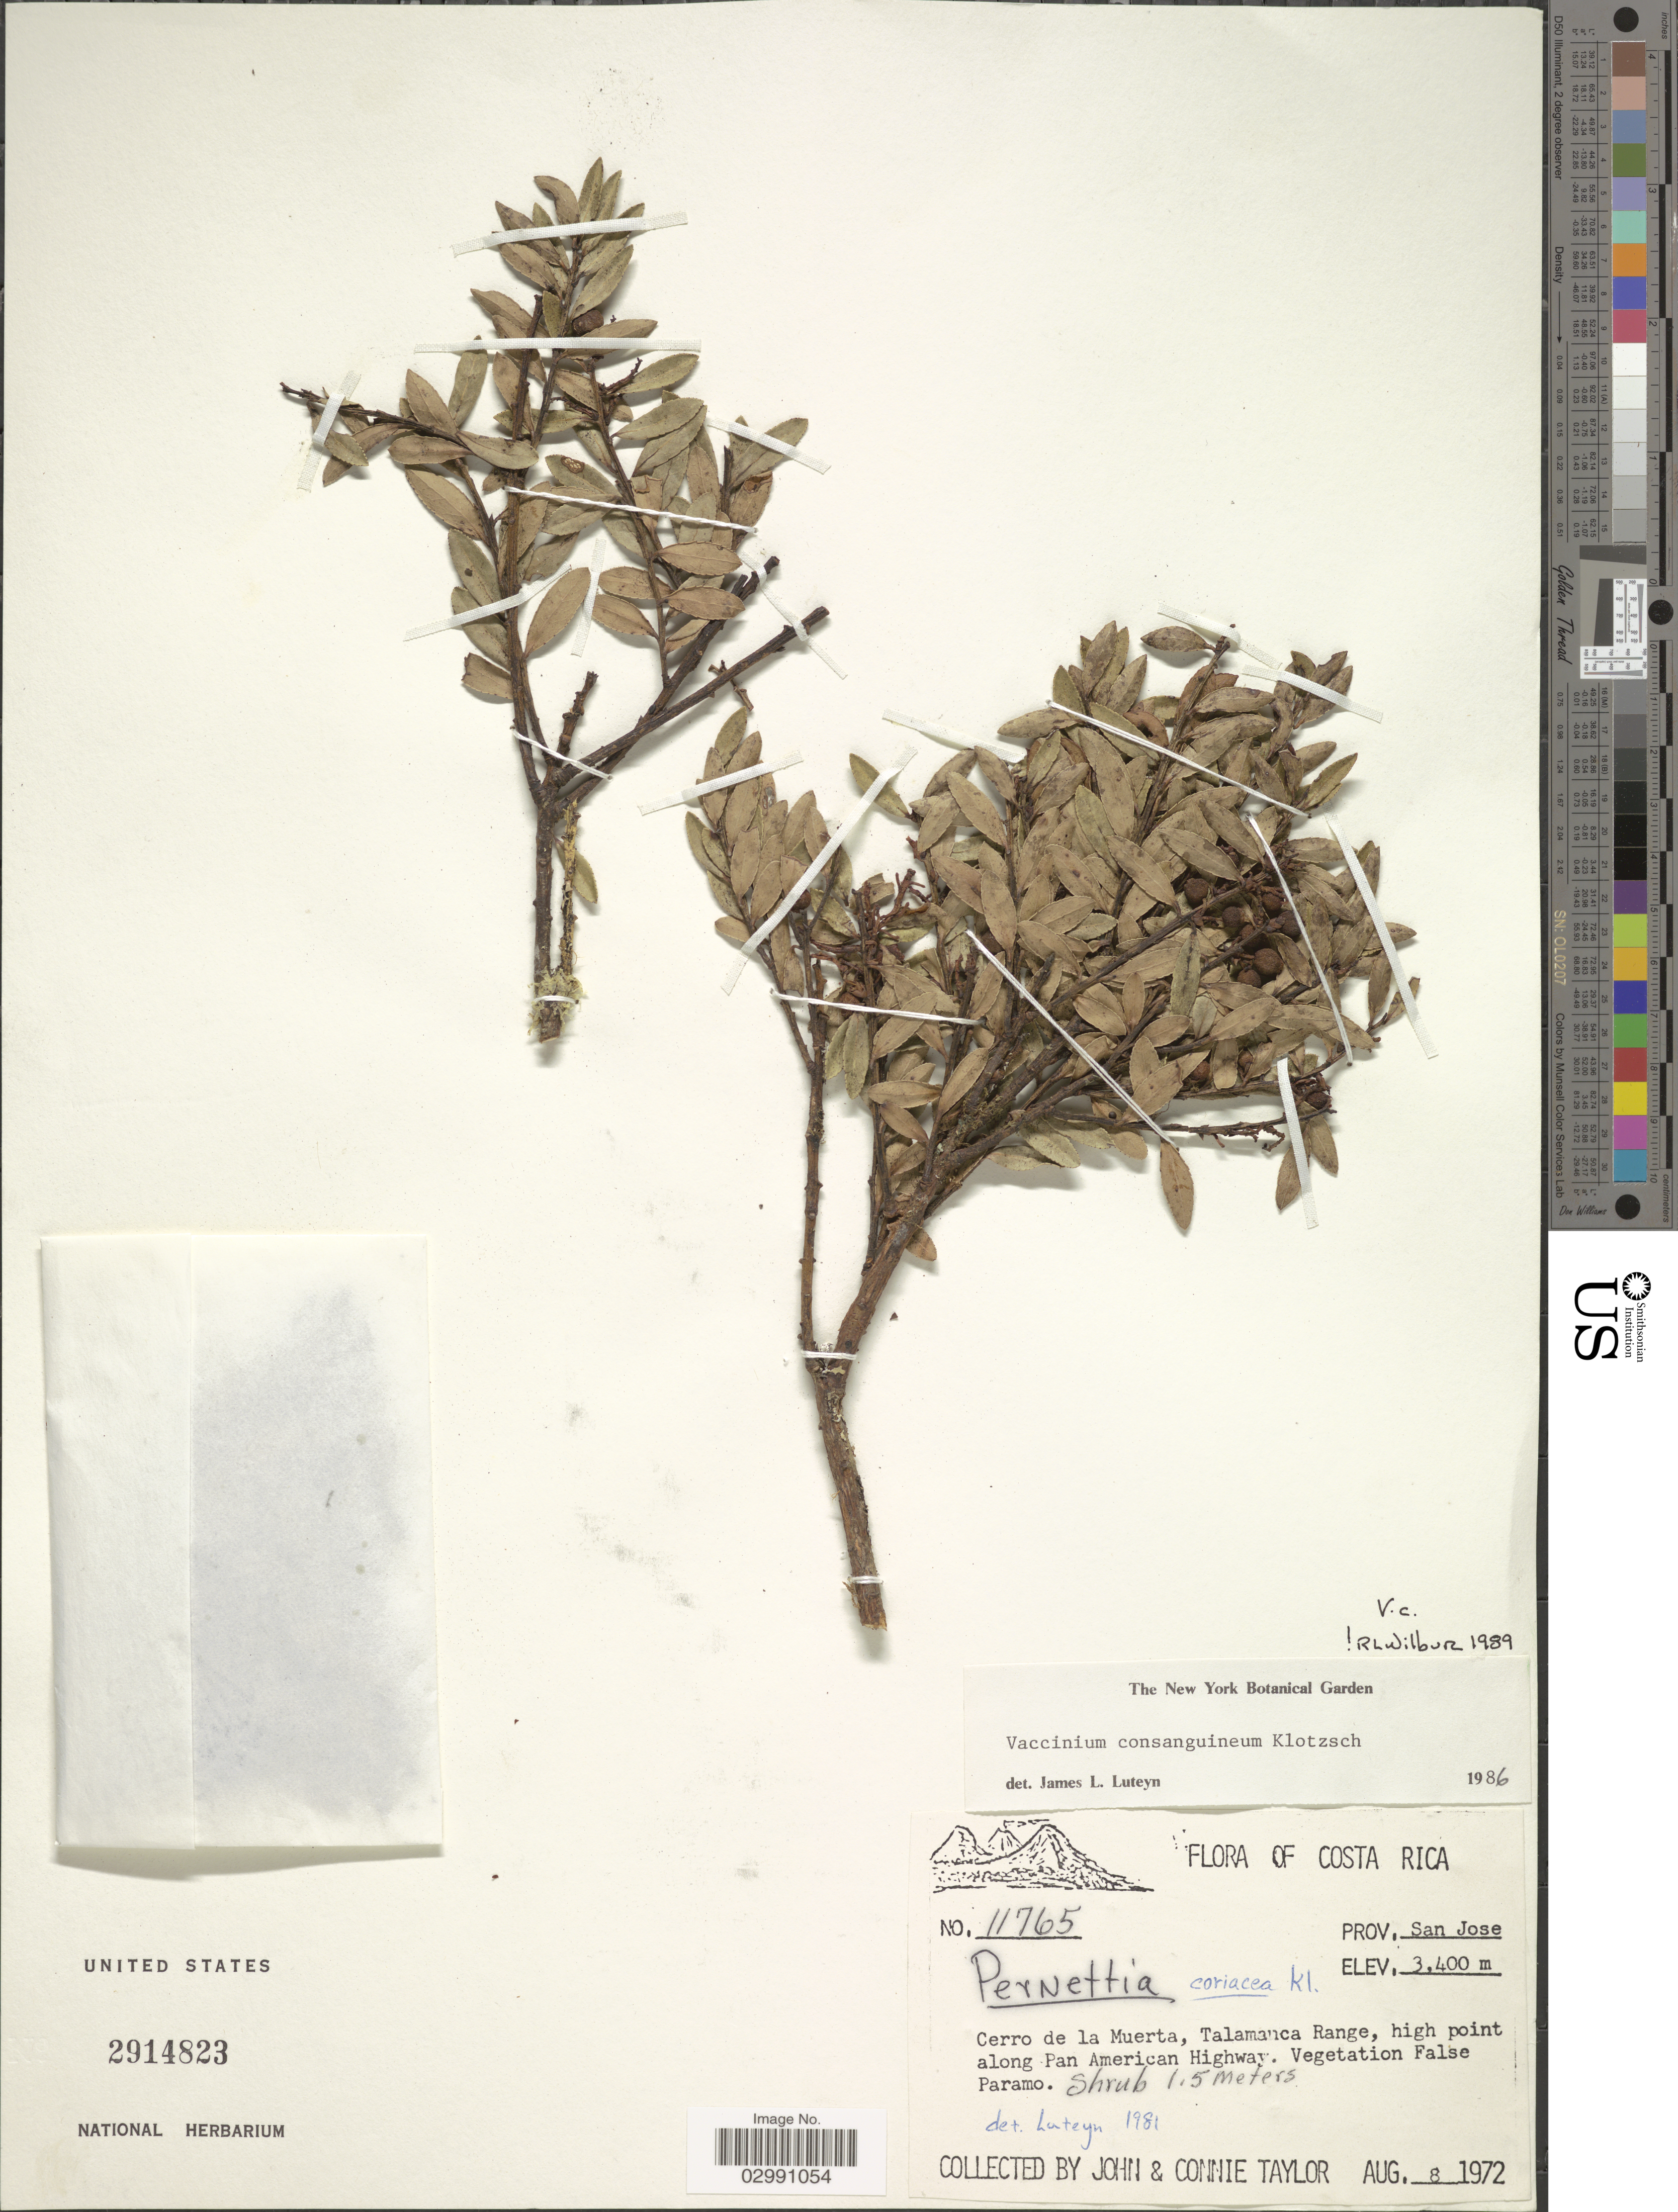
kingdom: Plantae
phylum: Tracheophyta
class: Magnoliopsida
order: Ericales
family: Ericaceae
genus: Vaccinium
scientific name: Vaccinium consanguineum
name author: Klotzsch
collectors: J. Taylor & C. Taylor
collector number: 11765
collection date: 1972-08-08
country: Costa Rica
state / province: San José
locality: Cerro de la Muerta, Talamanca Range, high point along Pan American Highway.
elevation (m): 3400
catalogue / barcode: US 2914823